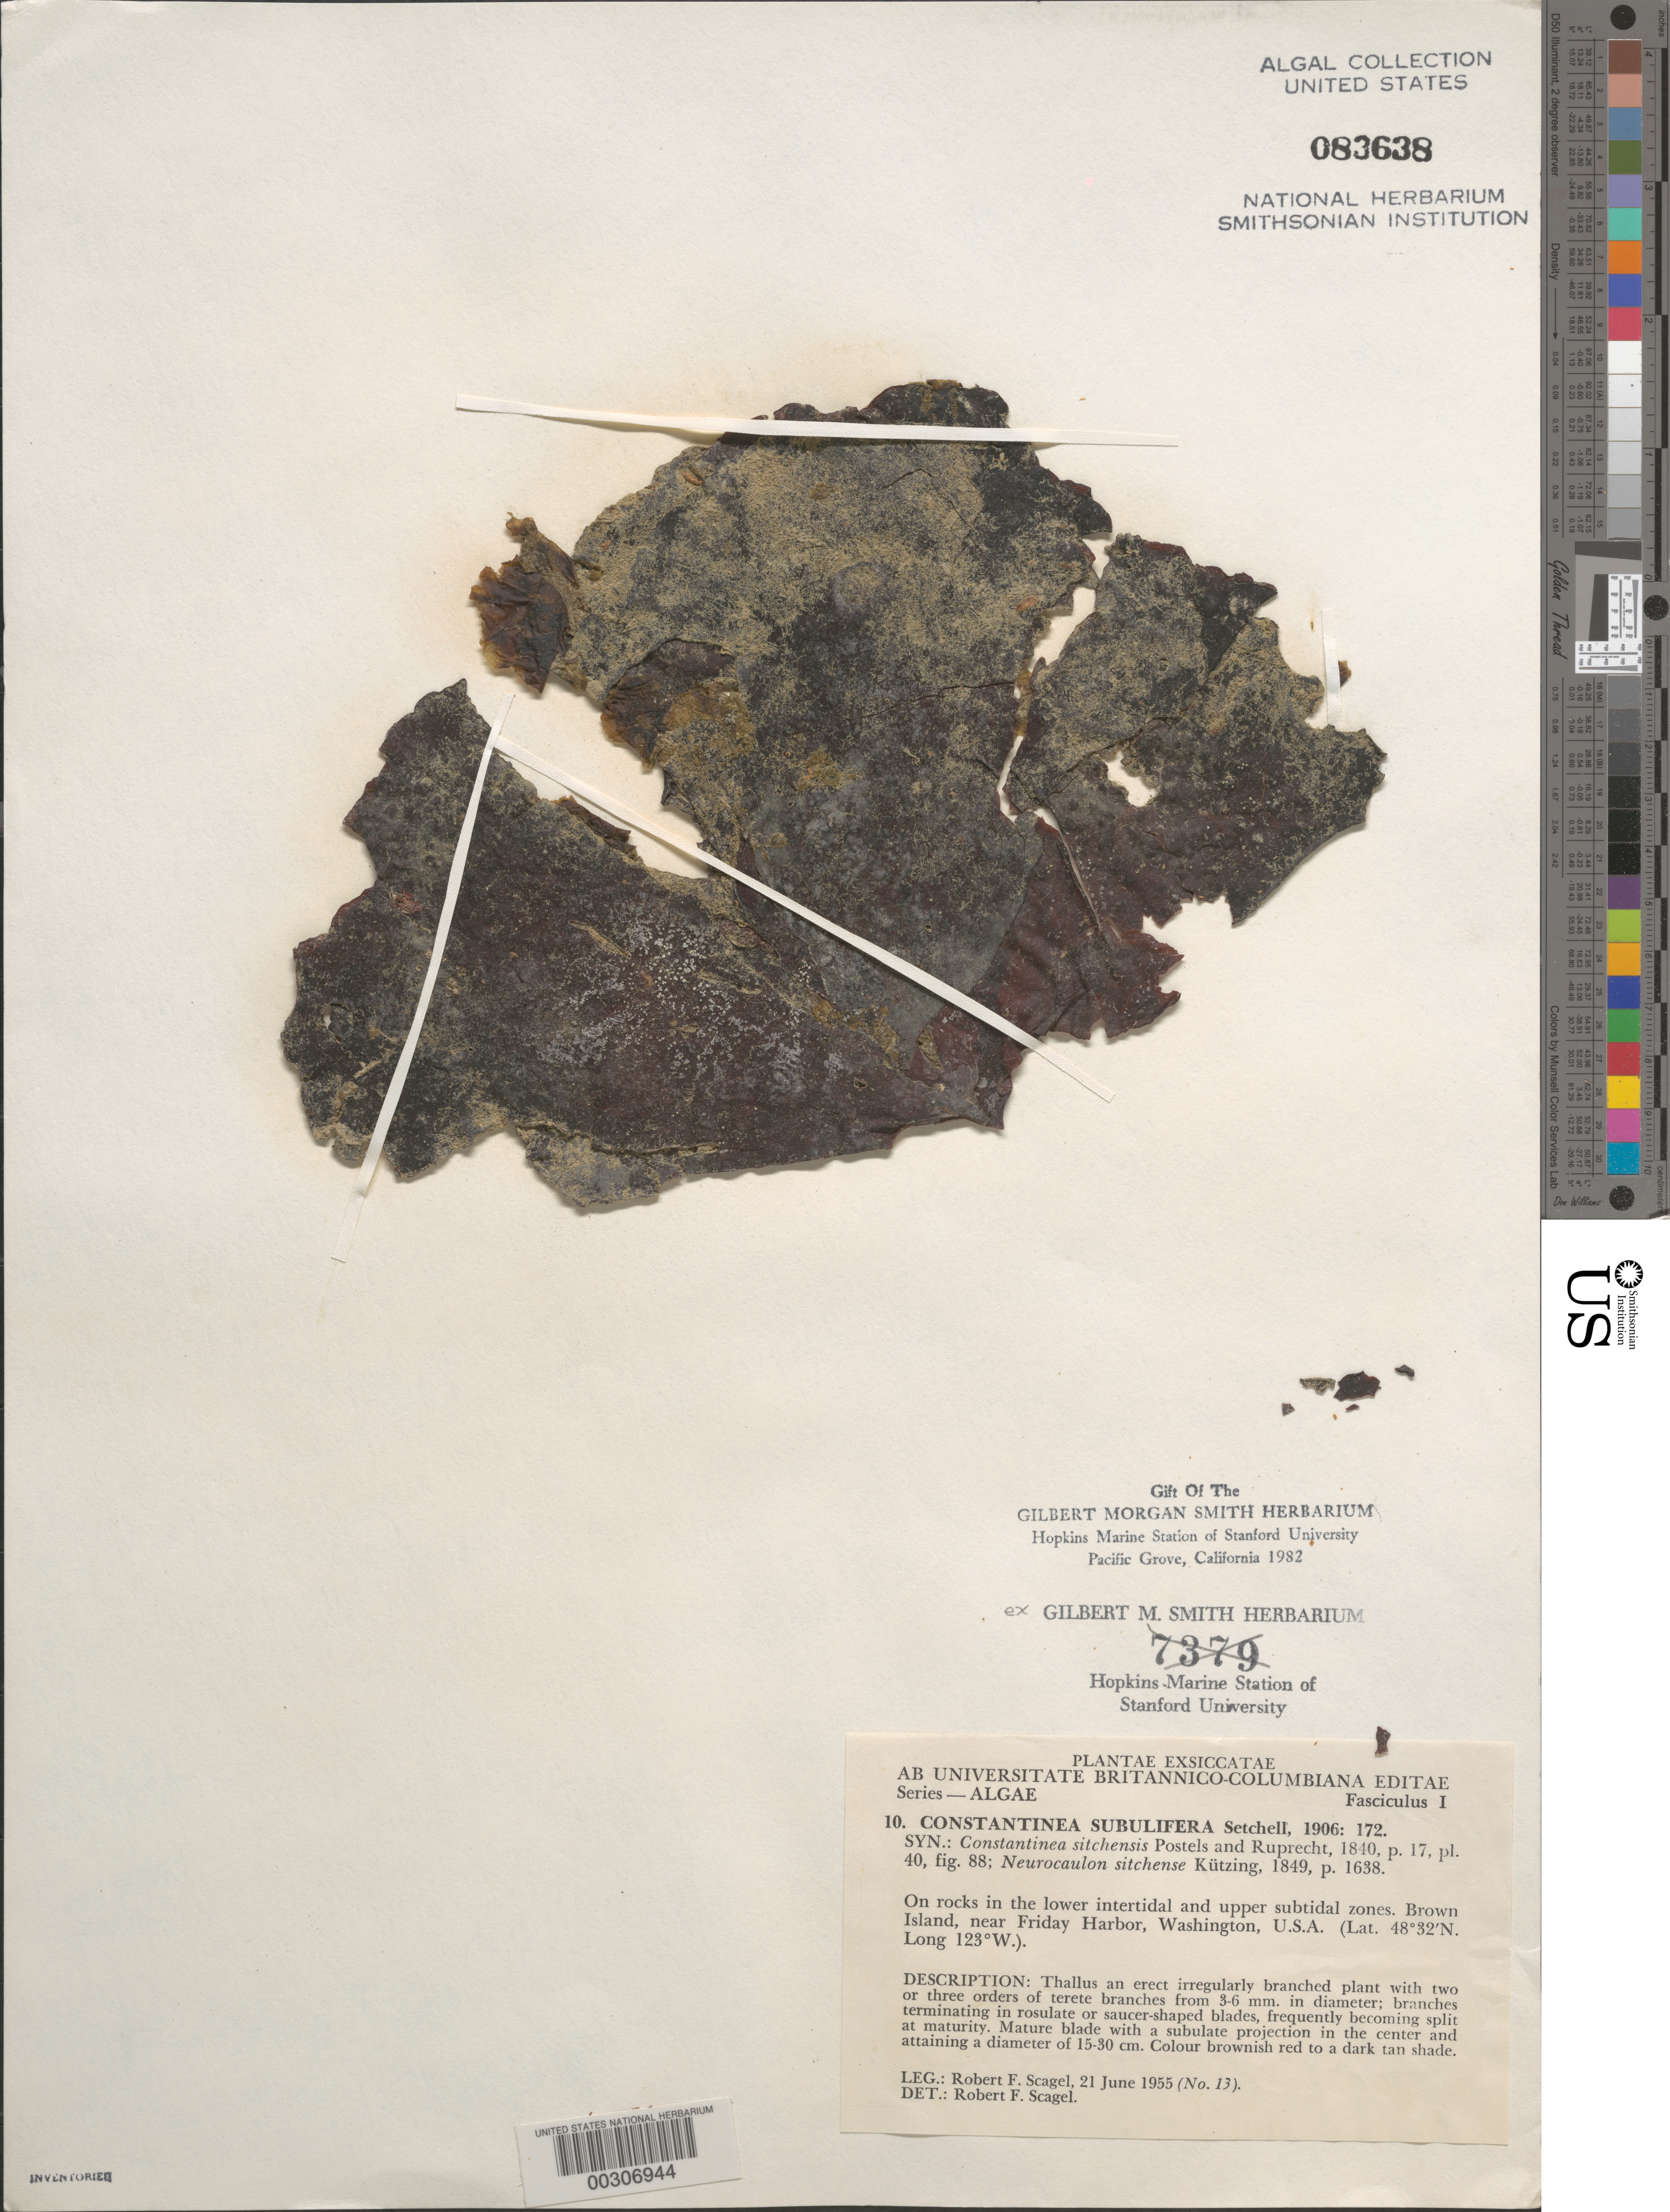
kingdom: Plantae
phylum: Rhodophyta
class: Florideophyceae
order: Gigartinales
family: Dumontiaceae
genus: Constantinea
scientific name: Constantinea subulifera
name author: Setch.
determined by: Scagel, R. F.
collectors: R. F. Scagel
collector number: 13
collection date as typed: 21 Jun 1955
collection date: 1955-06-21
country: United States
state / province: Washington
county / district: San Juan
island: San Juan Island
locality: Brown Island, near Friday Harbor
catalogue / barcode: US 83638